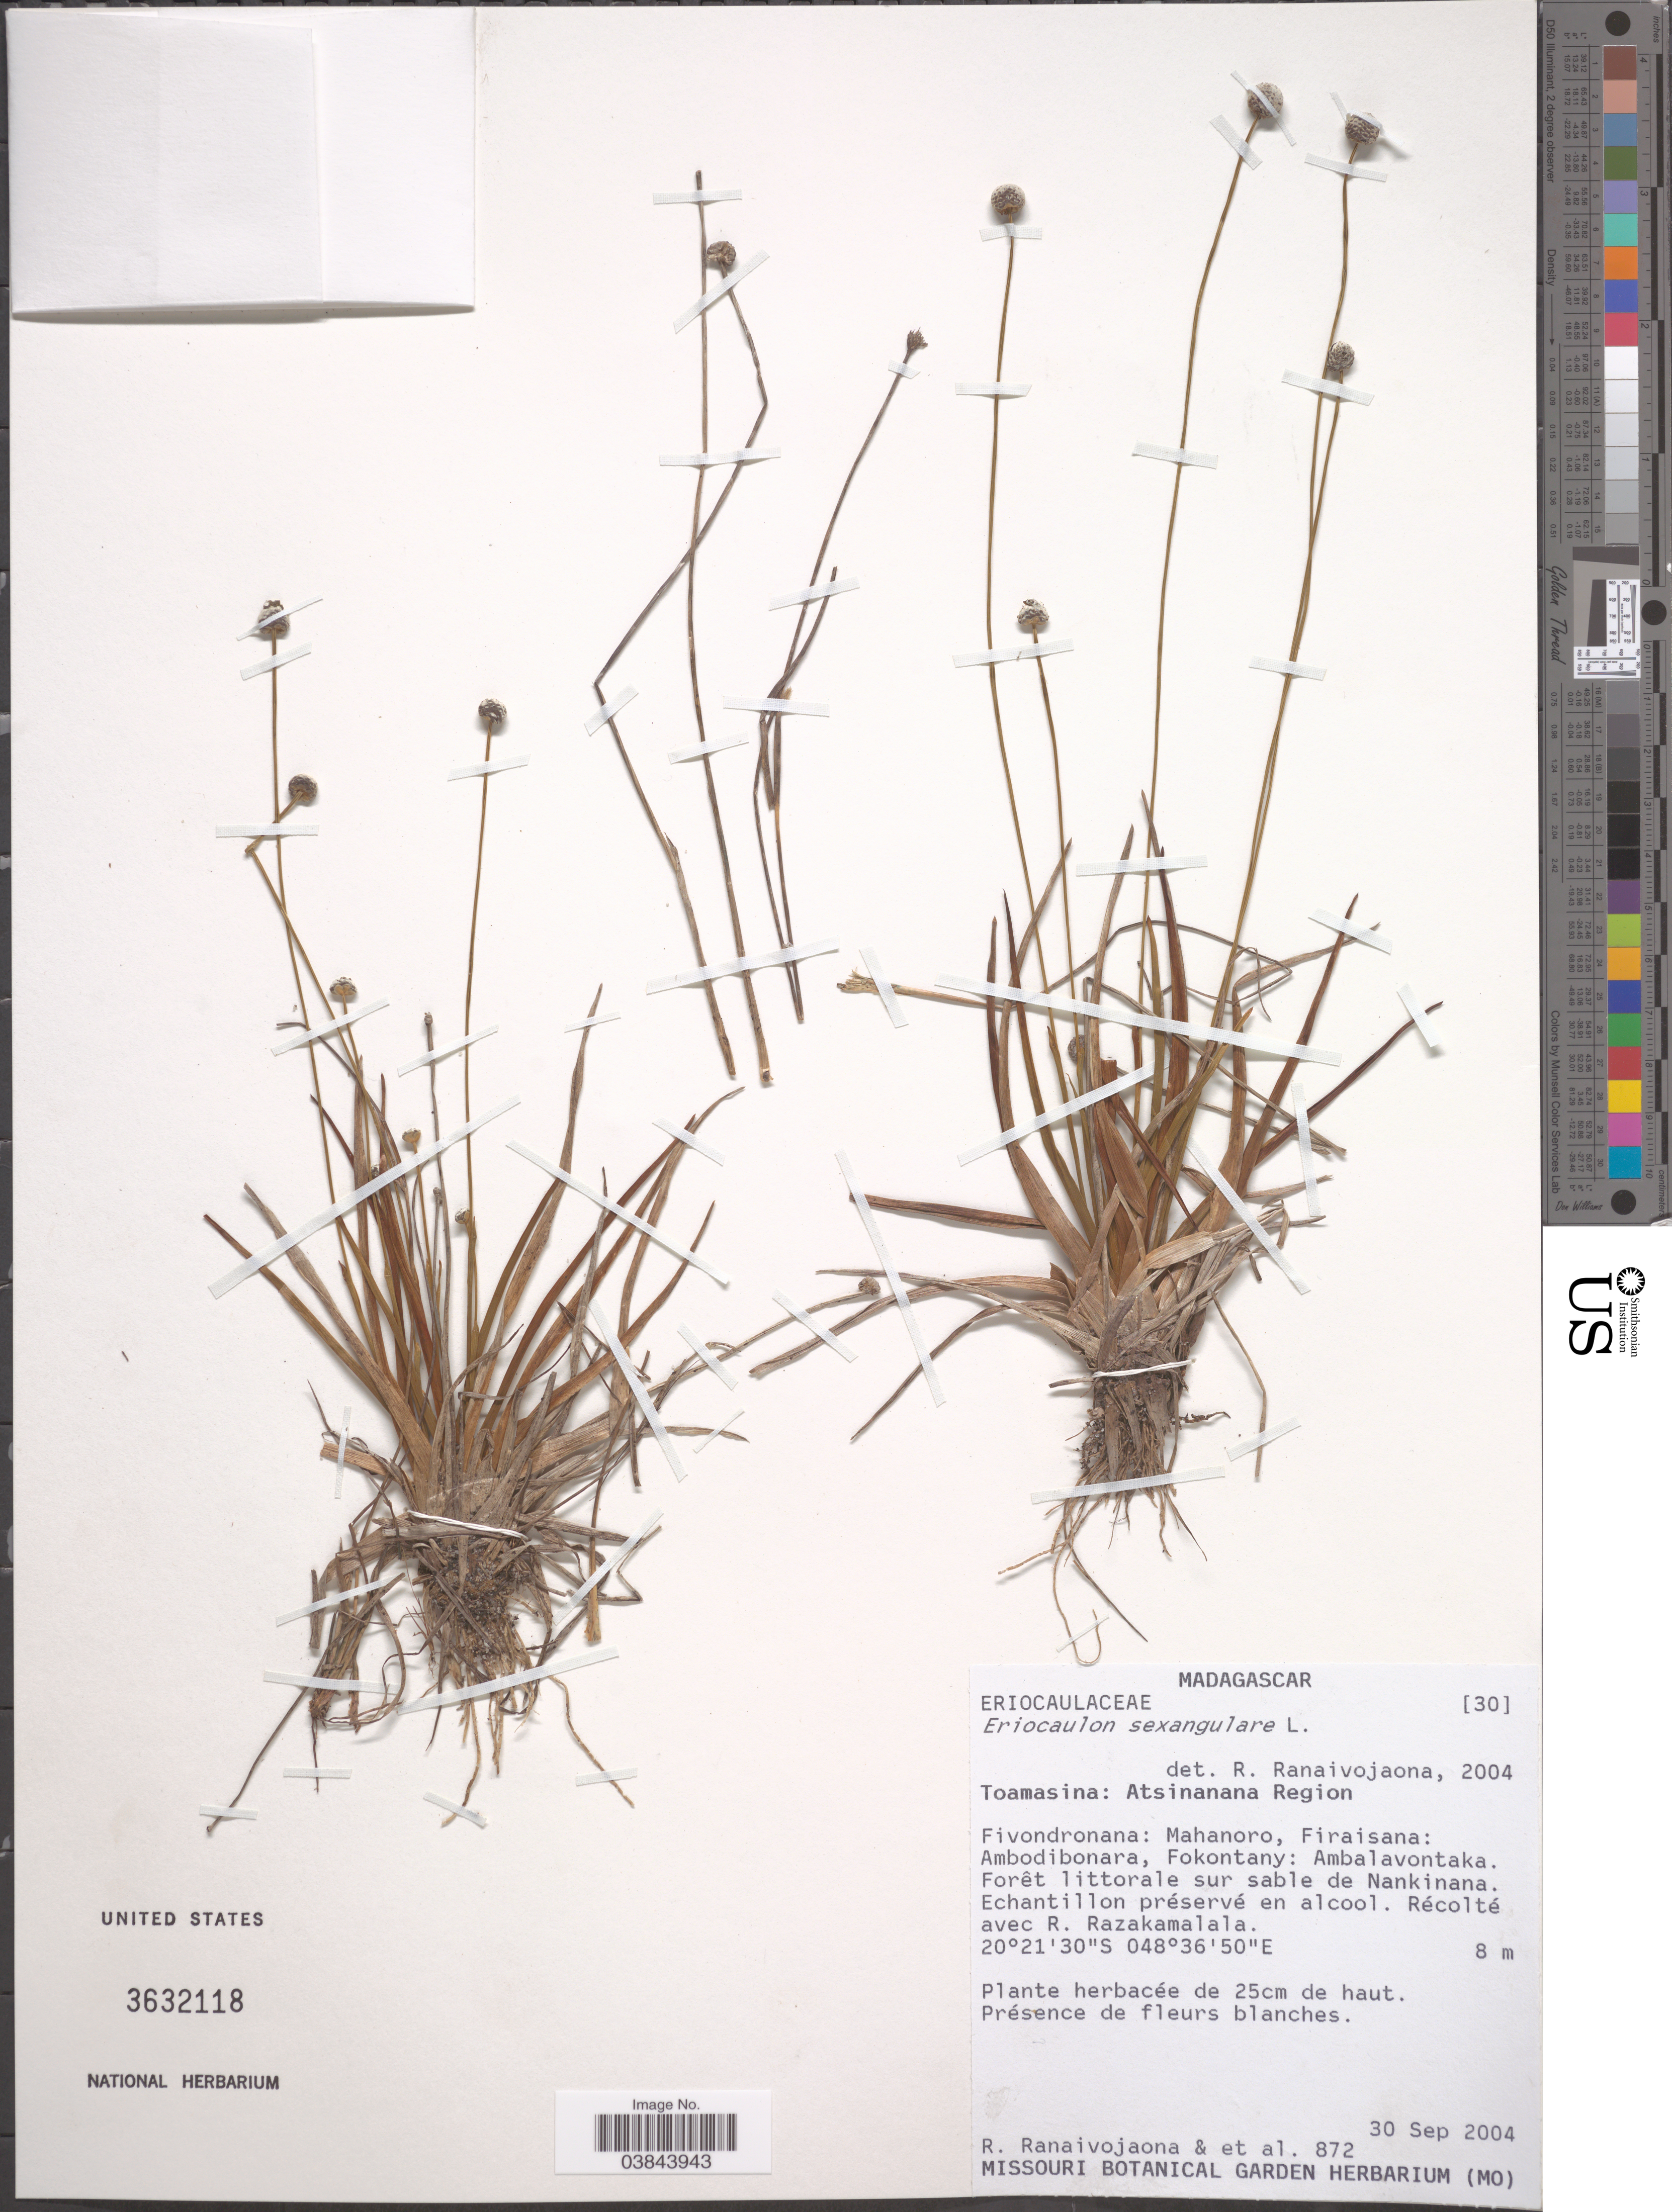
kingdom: Plantae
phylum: Tracheophyta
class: Liliopsida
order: Poales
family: Eriocaulaceae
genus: Eriocaulon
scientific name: Eriocaulon sexangulare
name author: L.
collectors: R. Ranaivojaona & R. Razakamalala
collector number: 872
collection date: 2004-09-30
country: Madagascar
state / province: Atsinanana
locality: Atsinanana Region. Fivondronana: Mahanoro, Firaisana: Ambodibonara, Fokontany: Ambalavontaka. Forêt littorale sur sable de Nankinana.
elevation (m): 8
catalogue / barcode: US 3632118